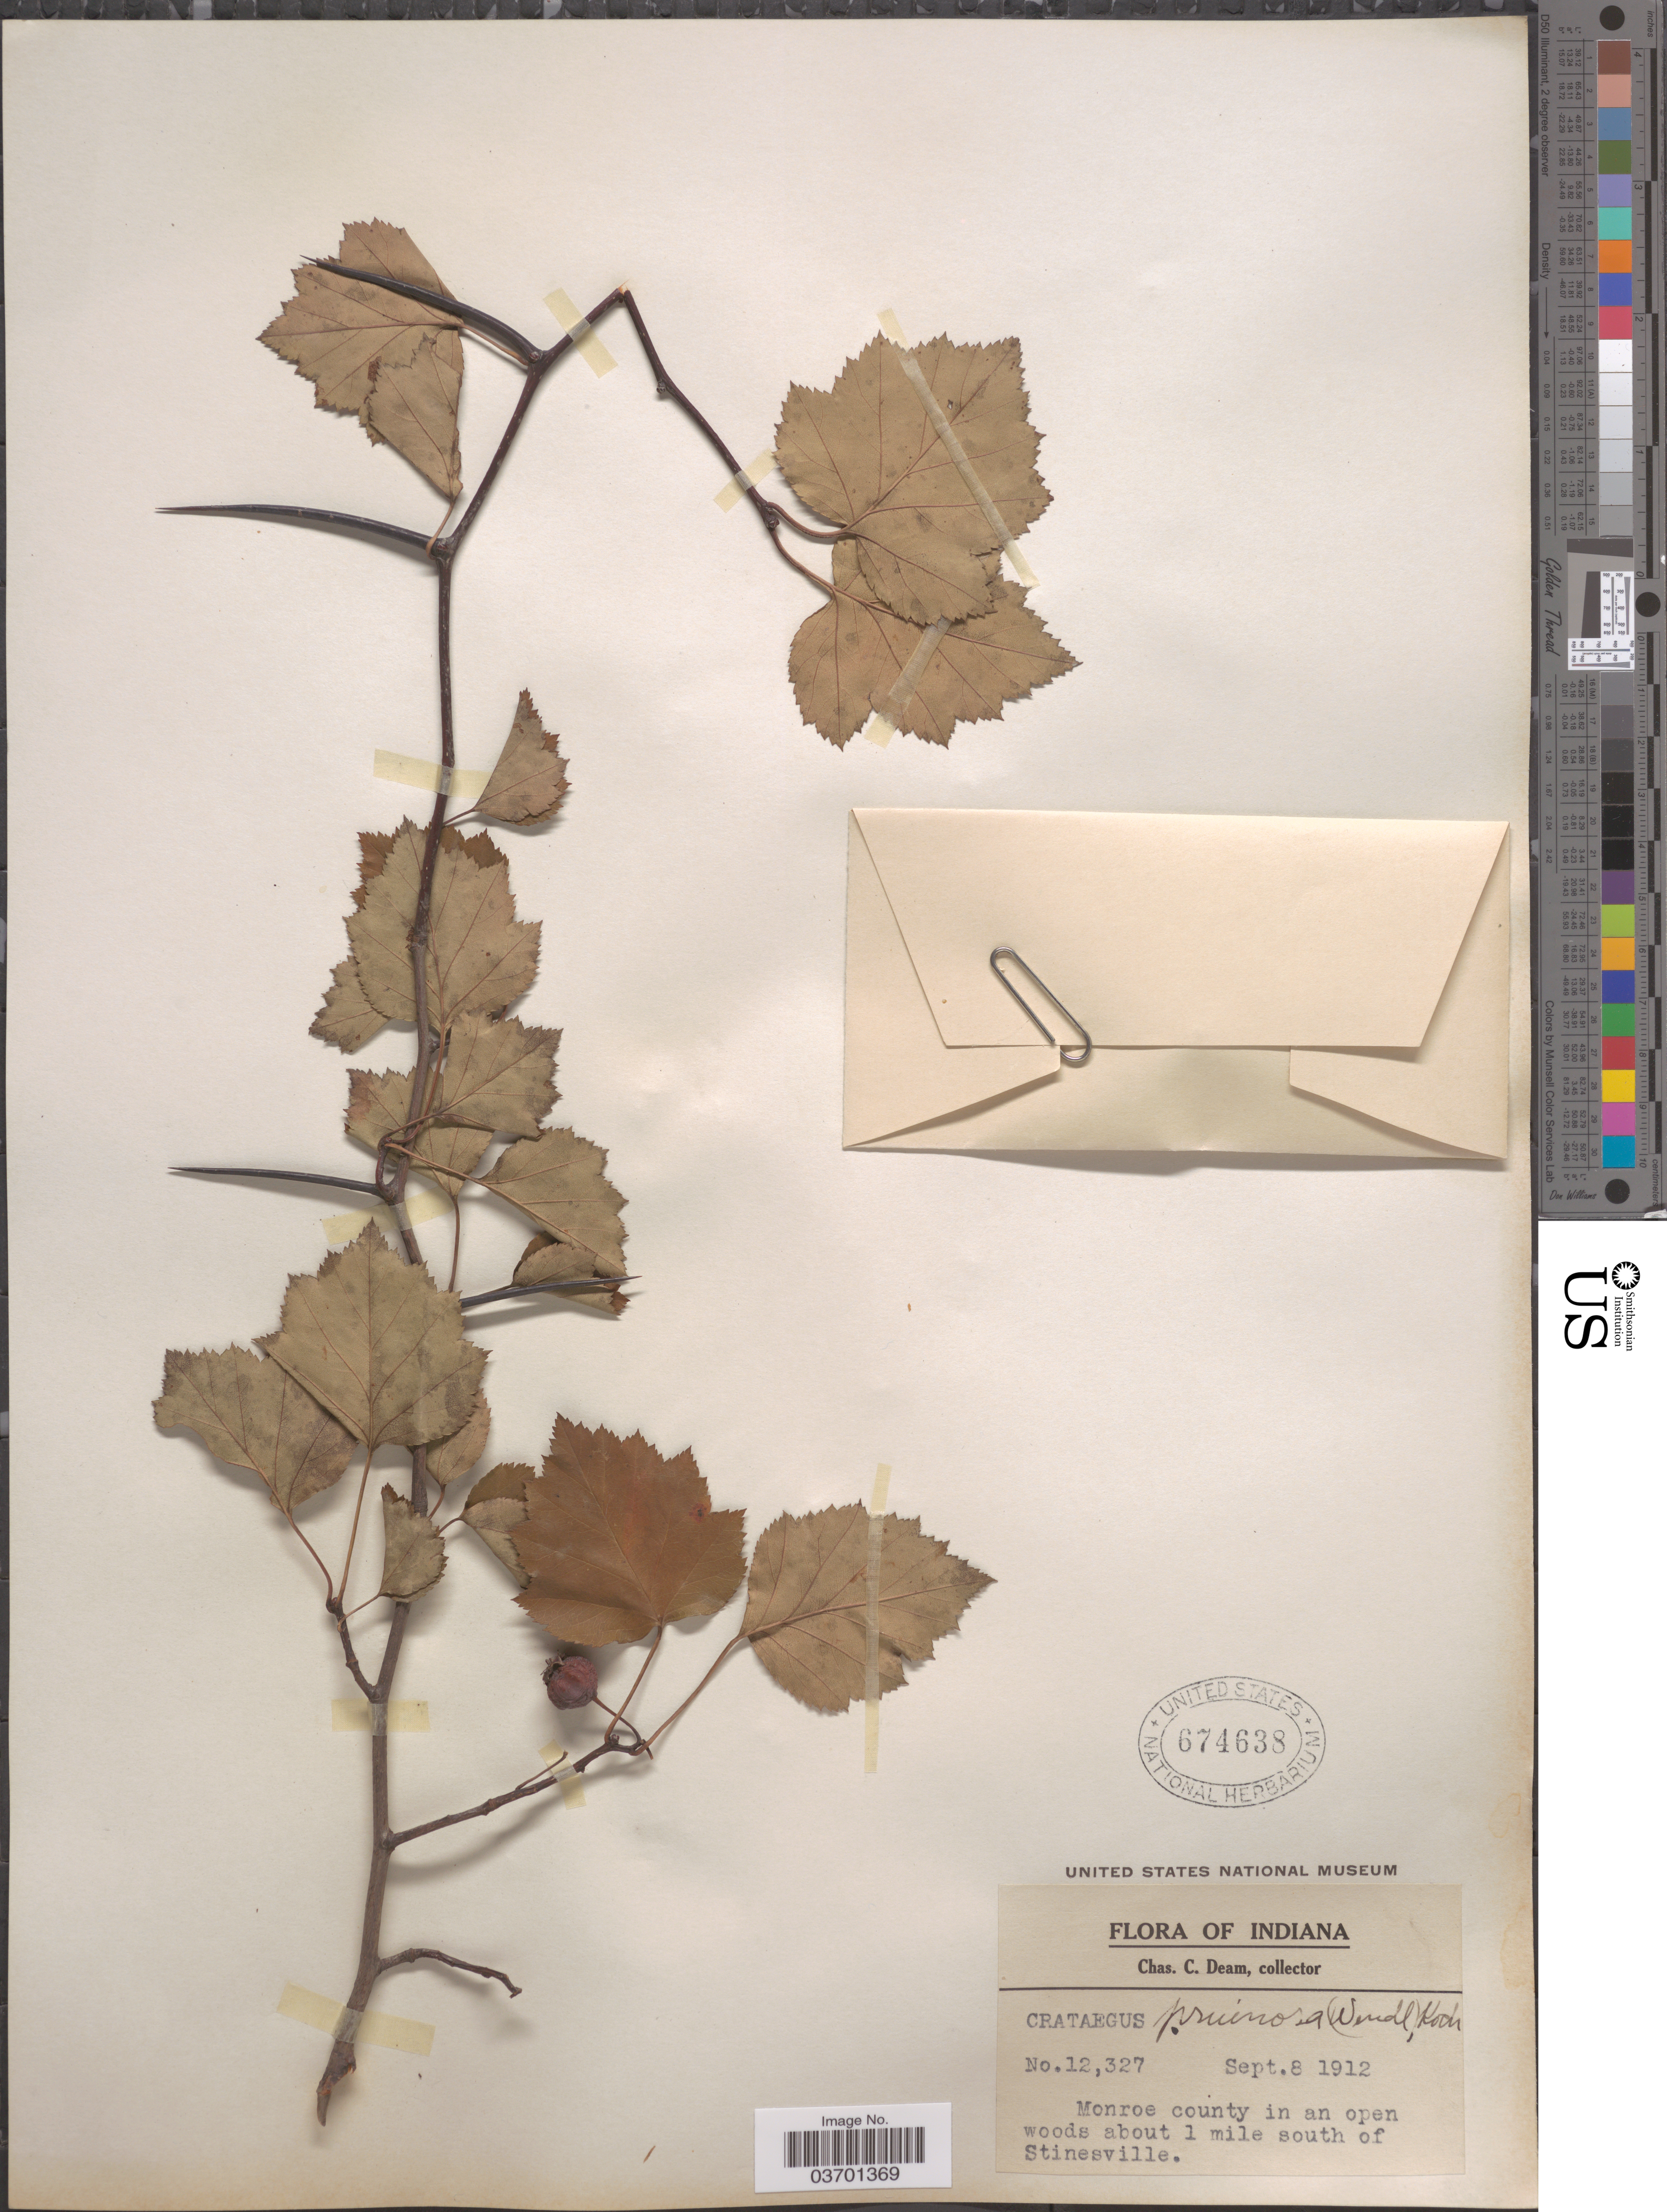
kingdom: Plantae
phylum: Tracheophyta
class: Magnoliopsida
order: Rosales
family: Rosaceae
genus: Crataegus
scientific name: Crataegus pruinosa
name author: (H.L. Wendl.) K. Koch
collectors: C. C. Deam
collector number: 12327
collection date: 1912-09-08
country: United States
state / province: Indiana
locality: Monroe county in an open woods about 1 mile south of Stinesville.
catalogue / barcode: US 674638